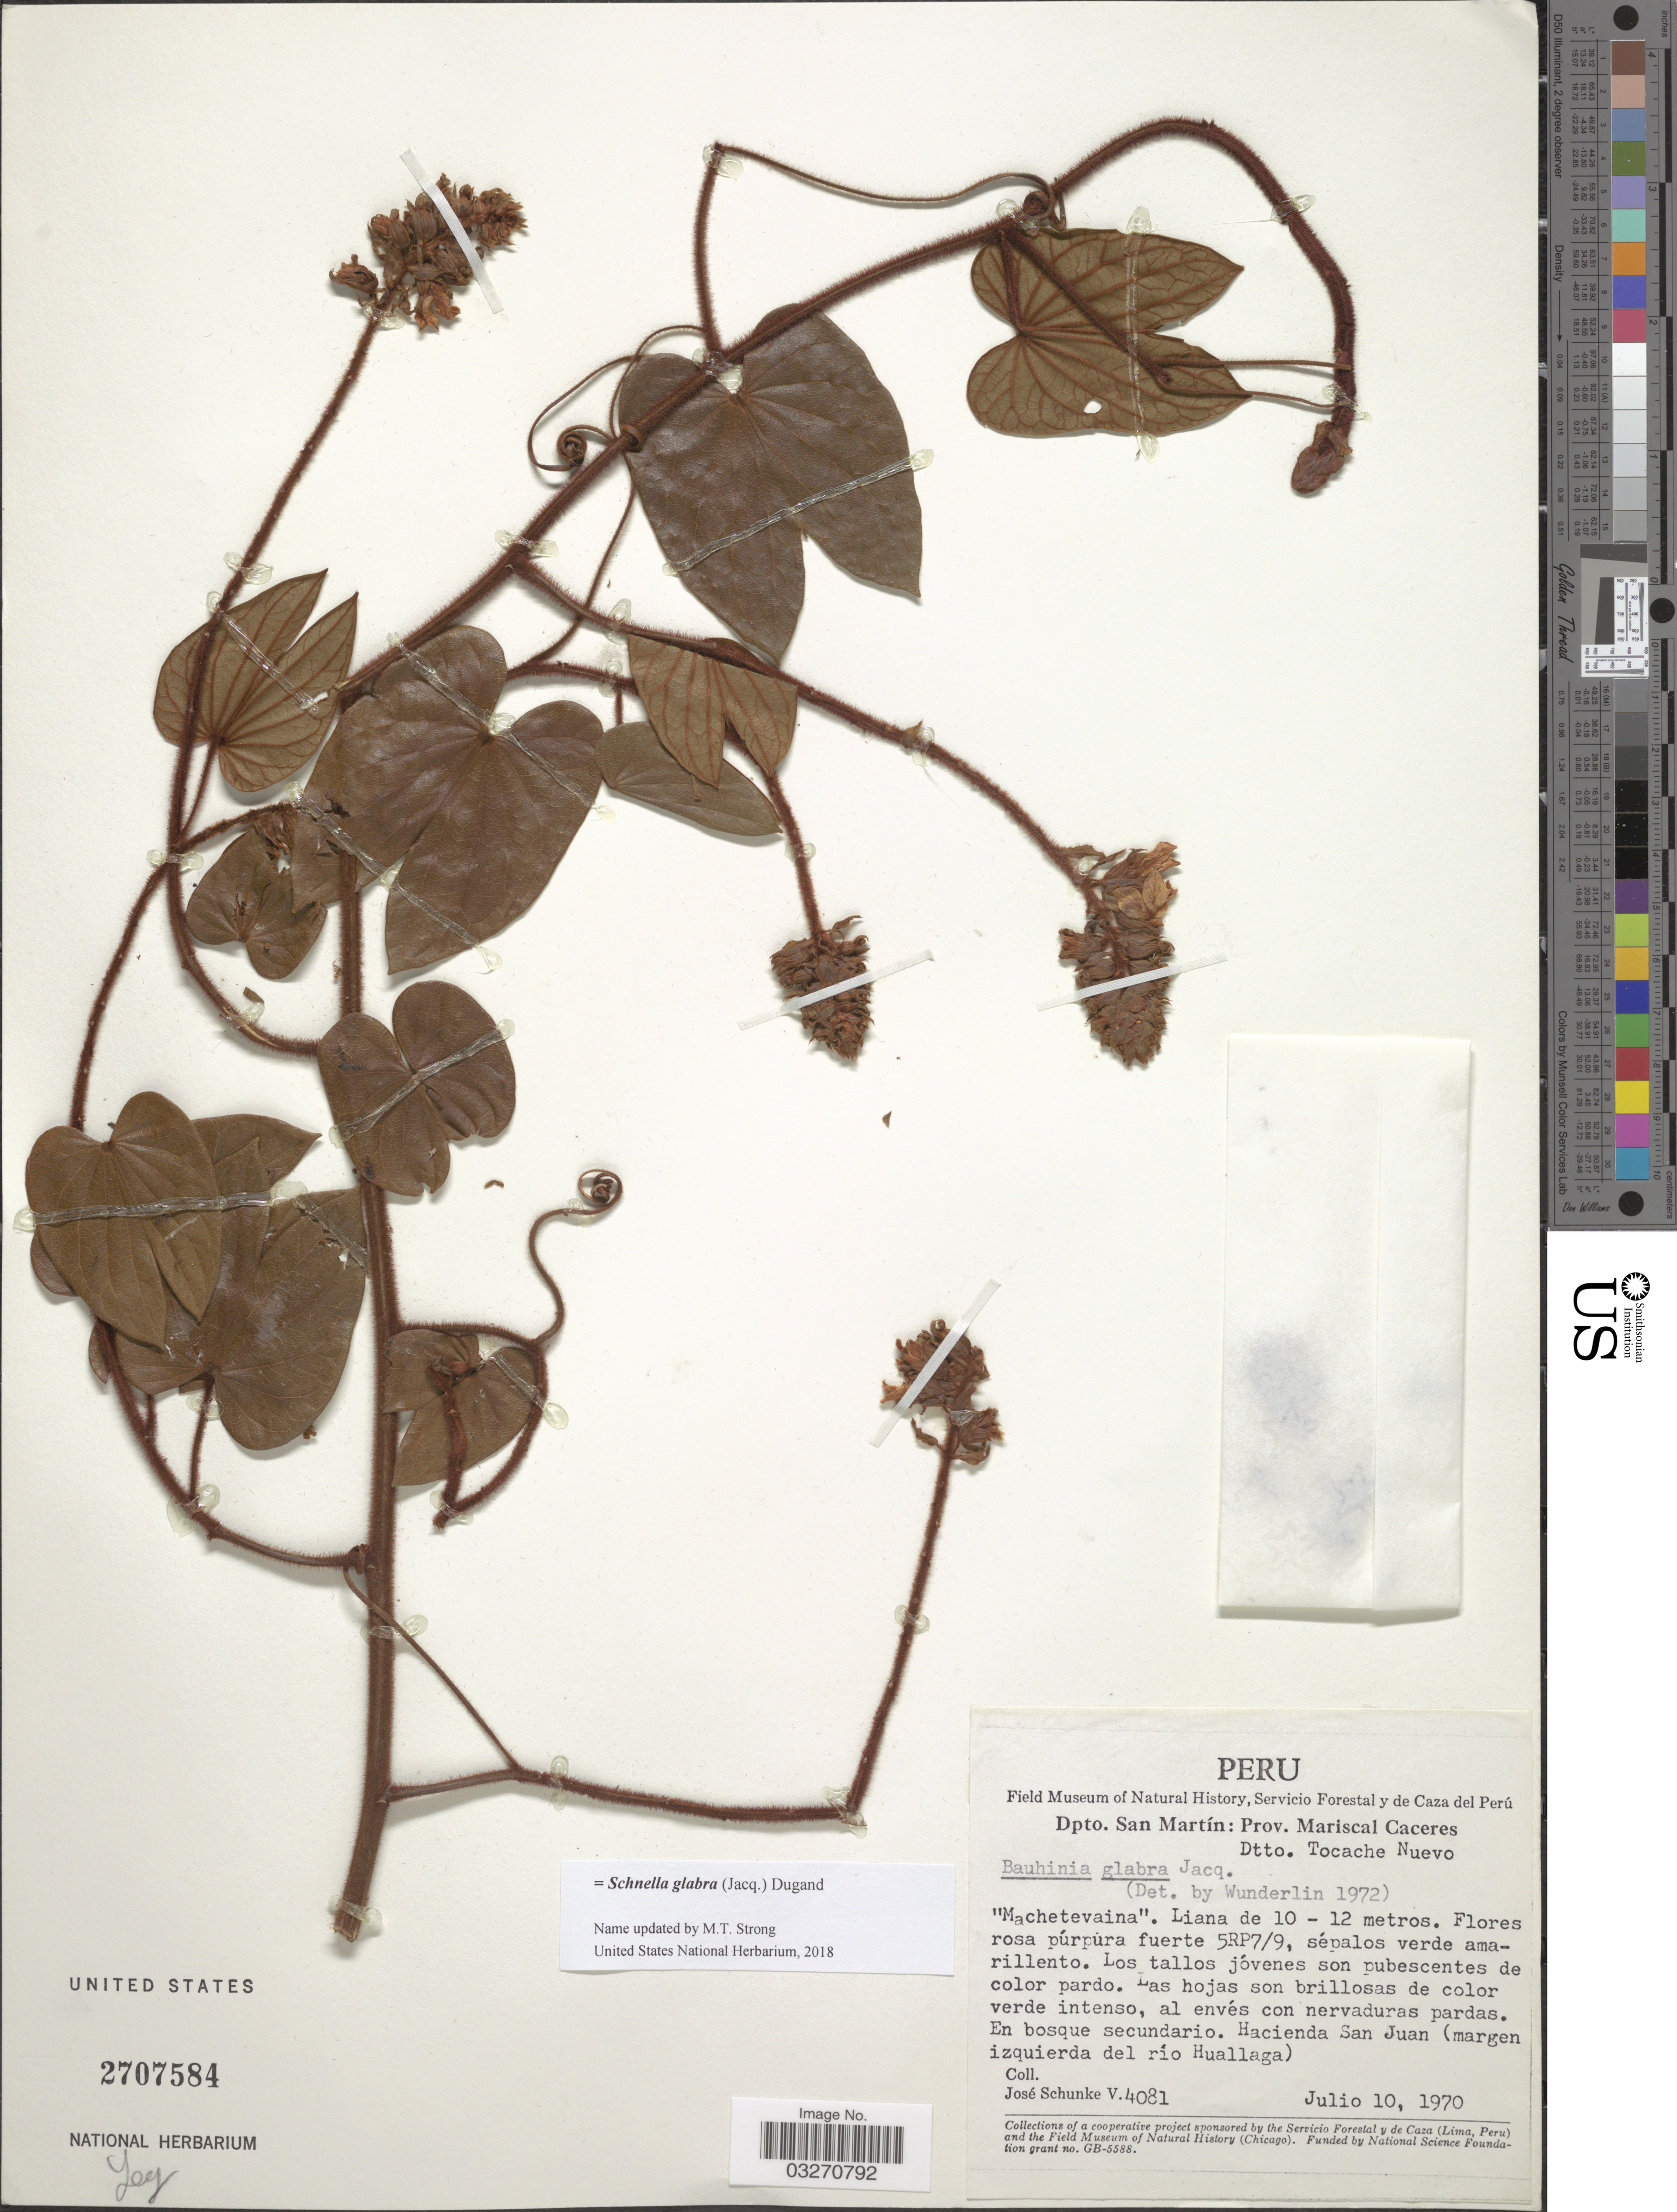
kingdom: Plantae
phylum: Tracheophyta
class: Magnoliopsida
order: Fabales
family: Fabaceae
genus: Schnella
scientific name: Schnella glabra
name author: (Jacq.) Dugand G.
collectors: J. Schunke Vigo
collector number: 4081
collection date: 1970-07-10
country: Peru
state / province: San Martín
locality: Dpto. San Martín: Prov. Mariscal Caceres. Dtto. Tocache Nuevo. Hacienda San Juan (margen izquierda del río Huallaga).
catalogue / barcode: US 2707584